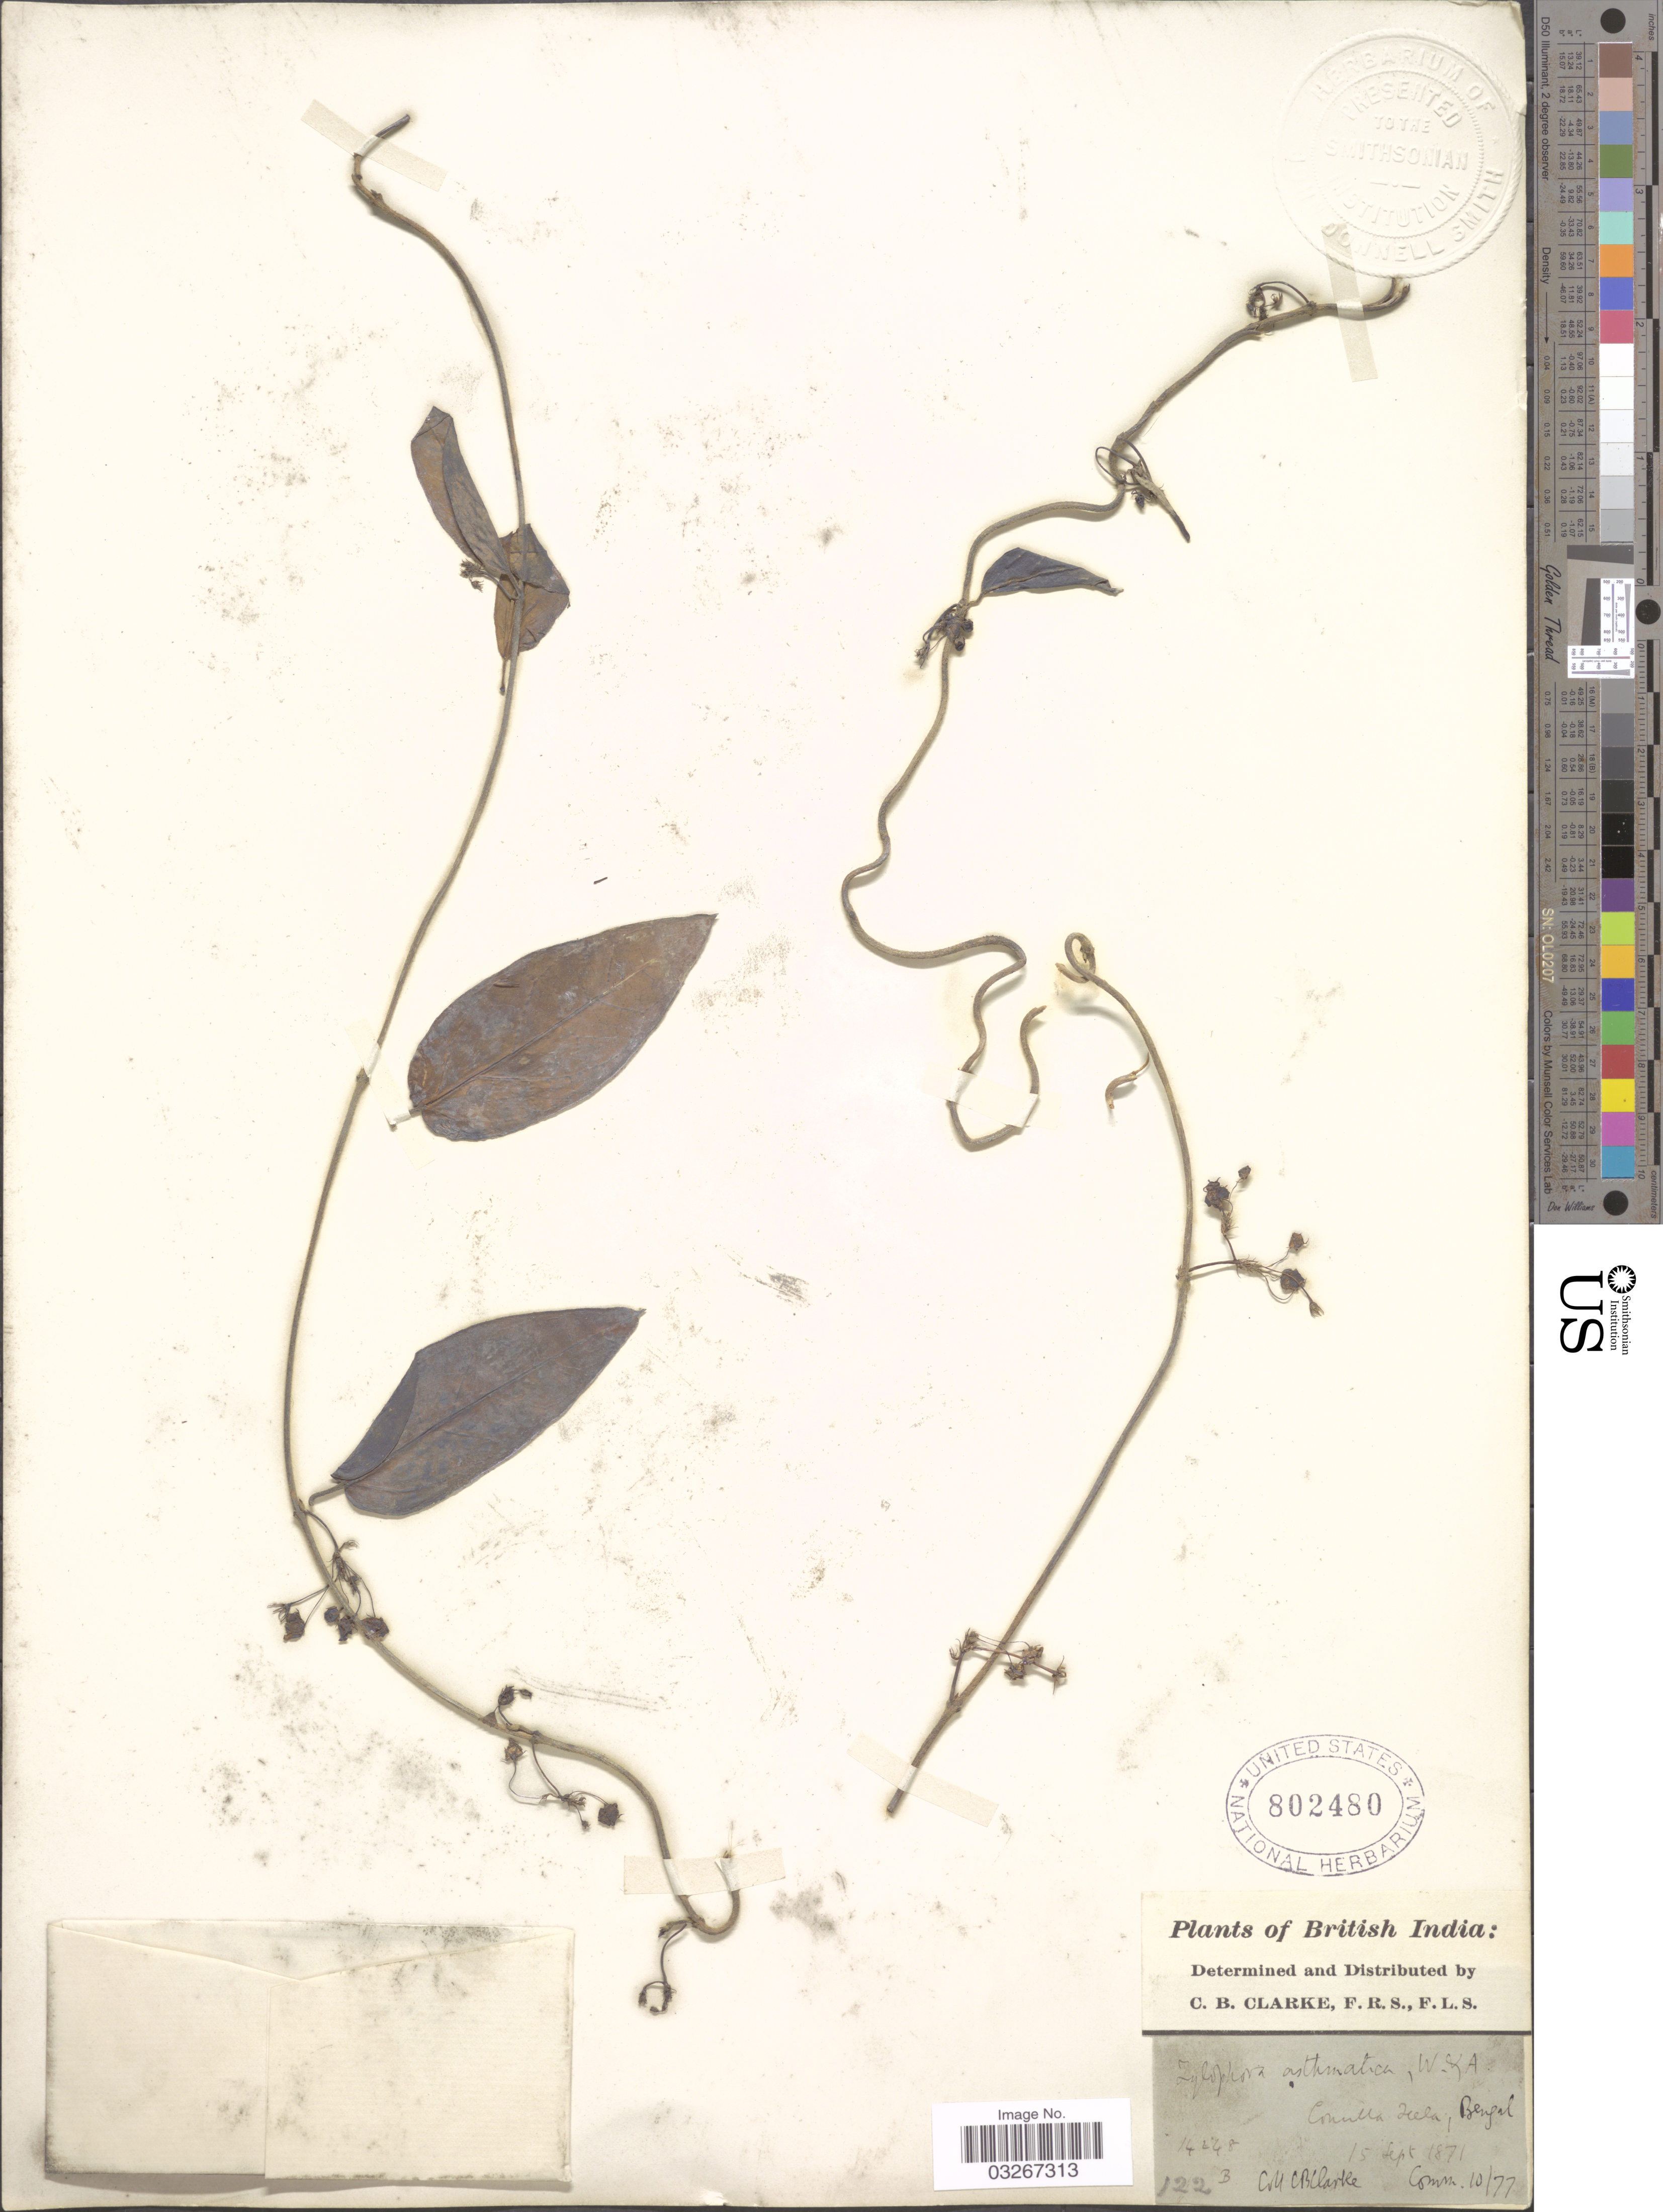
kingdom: Plantae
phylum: Tracheophyta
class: Magnoliopsida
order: Gentianales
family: Apocynaceae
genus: Tylophora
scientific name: Tylophora indica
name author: Merr.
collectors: C. B. Clarke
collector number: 14248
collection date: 1871-09-15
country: Bangladesh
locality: British India. Comilla Teela, Bengal.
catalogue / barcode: US 802480